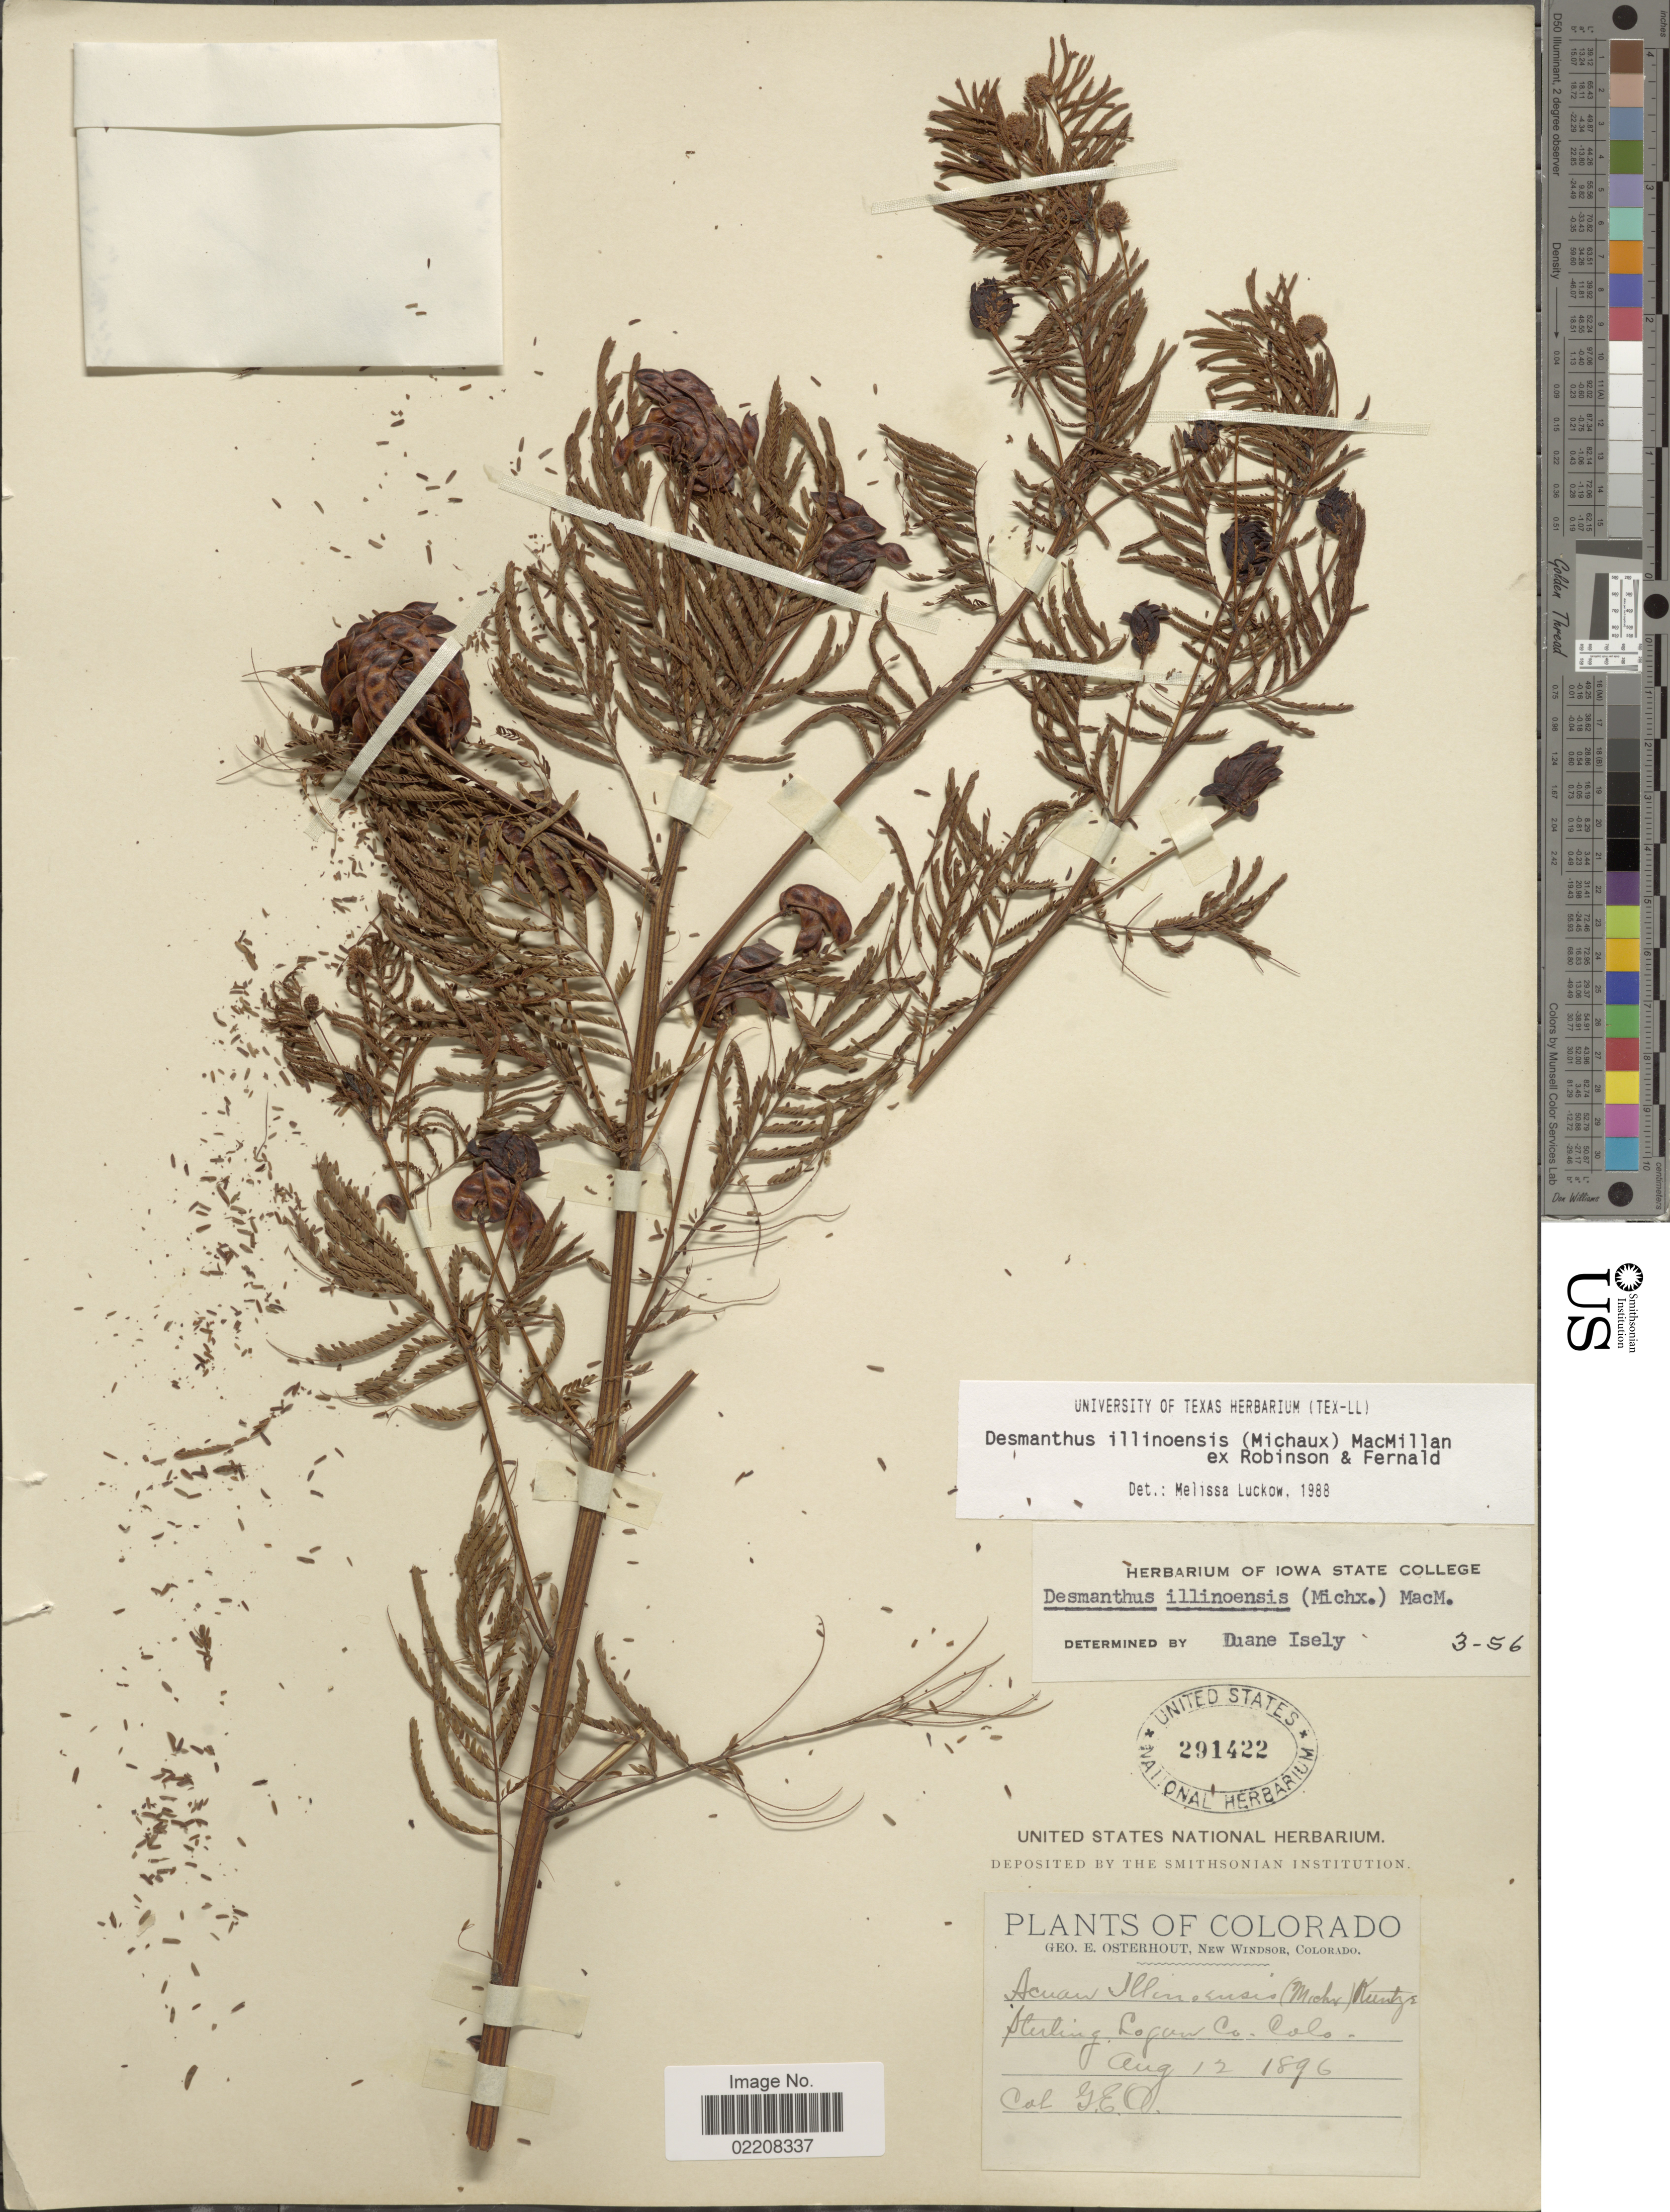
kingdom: Plantae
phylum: Tracheophyta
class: Magnoliopsida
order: Fabales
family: Fabaceae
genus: Desmanthus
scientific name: Desmanthus illinoensis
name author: (Michx.) MacMill.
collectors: G. Osterhout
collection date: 1896-08-12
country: United States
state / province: Colorado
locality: Sterling, Logan Co., Colo.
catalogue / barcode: US 291422